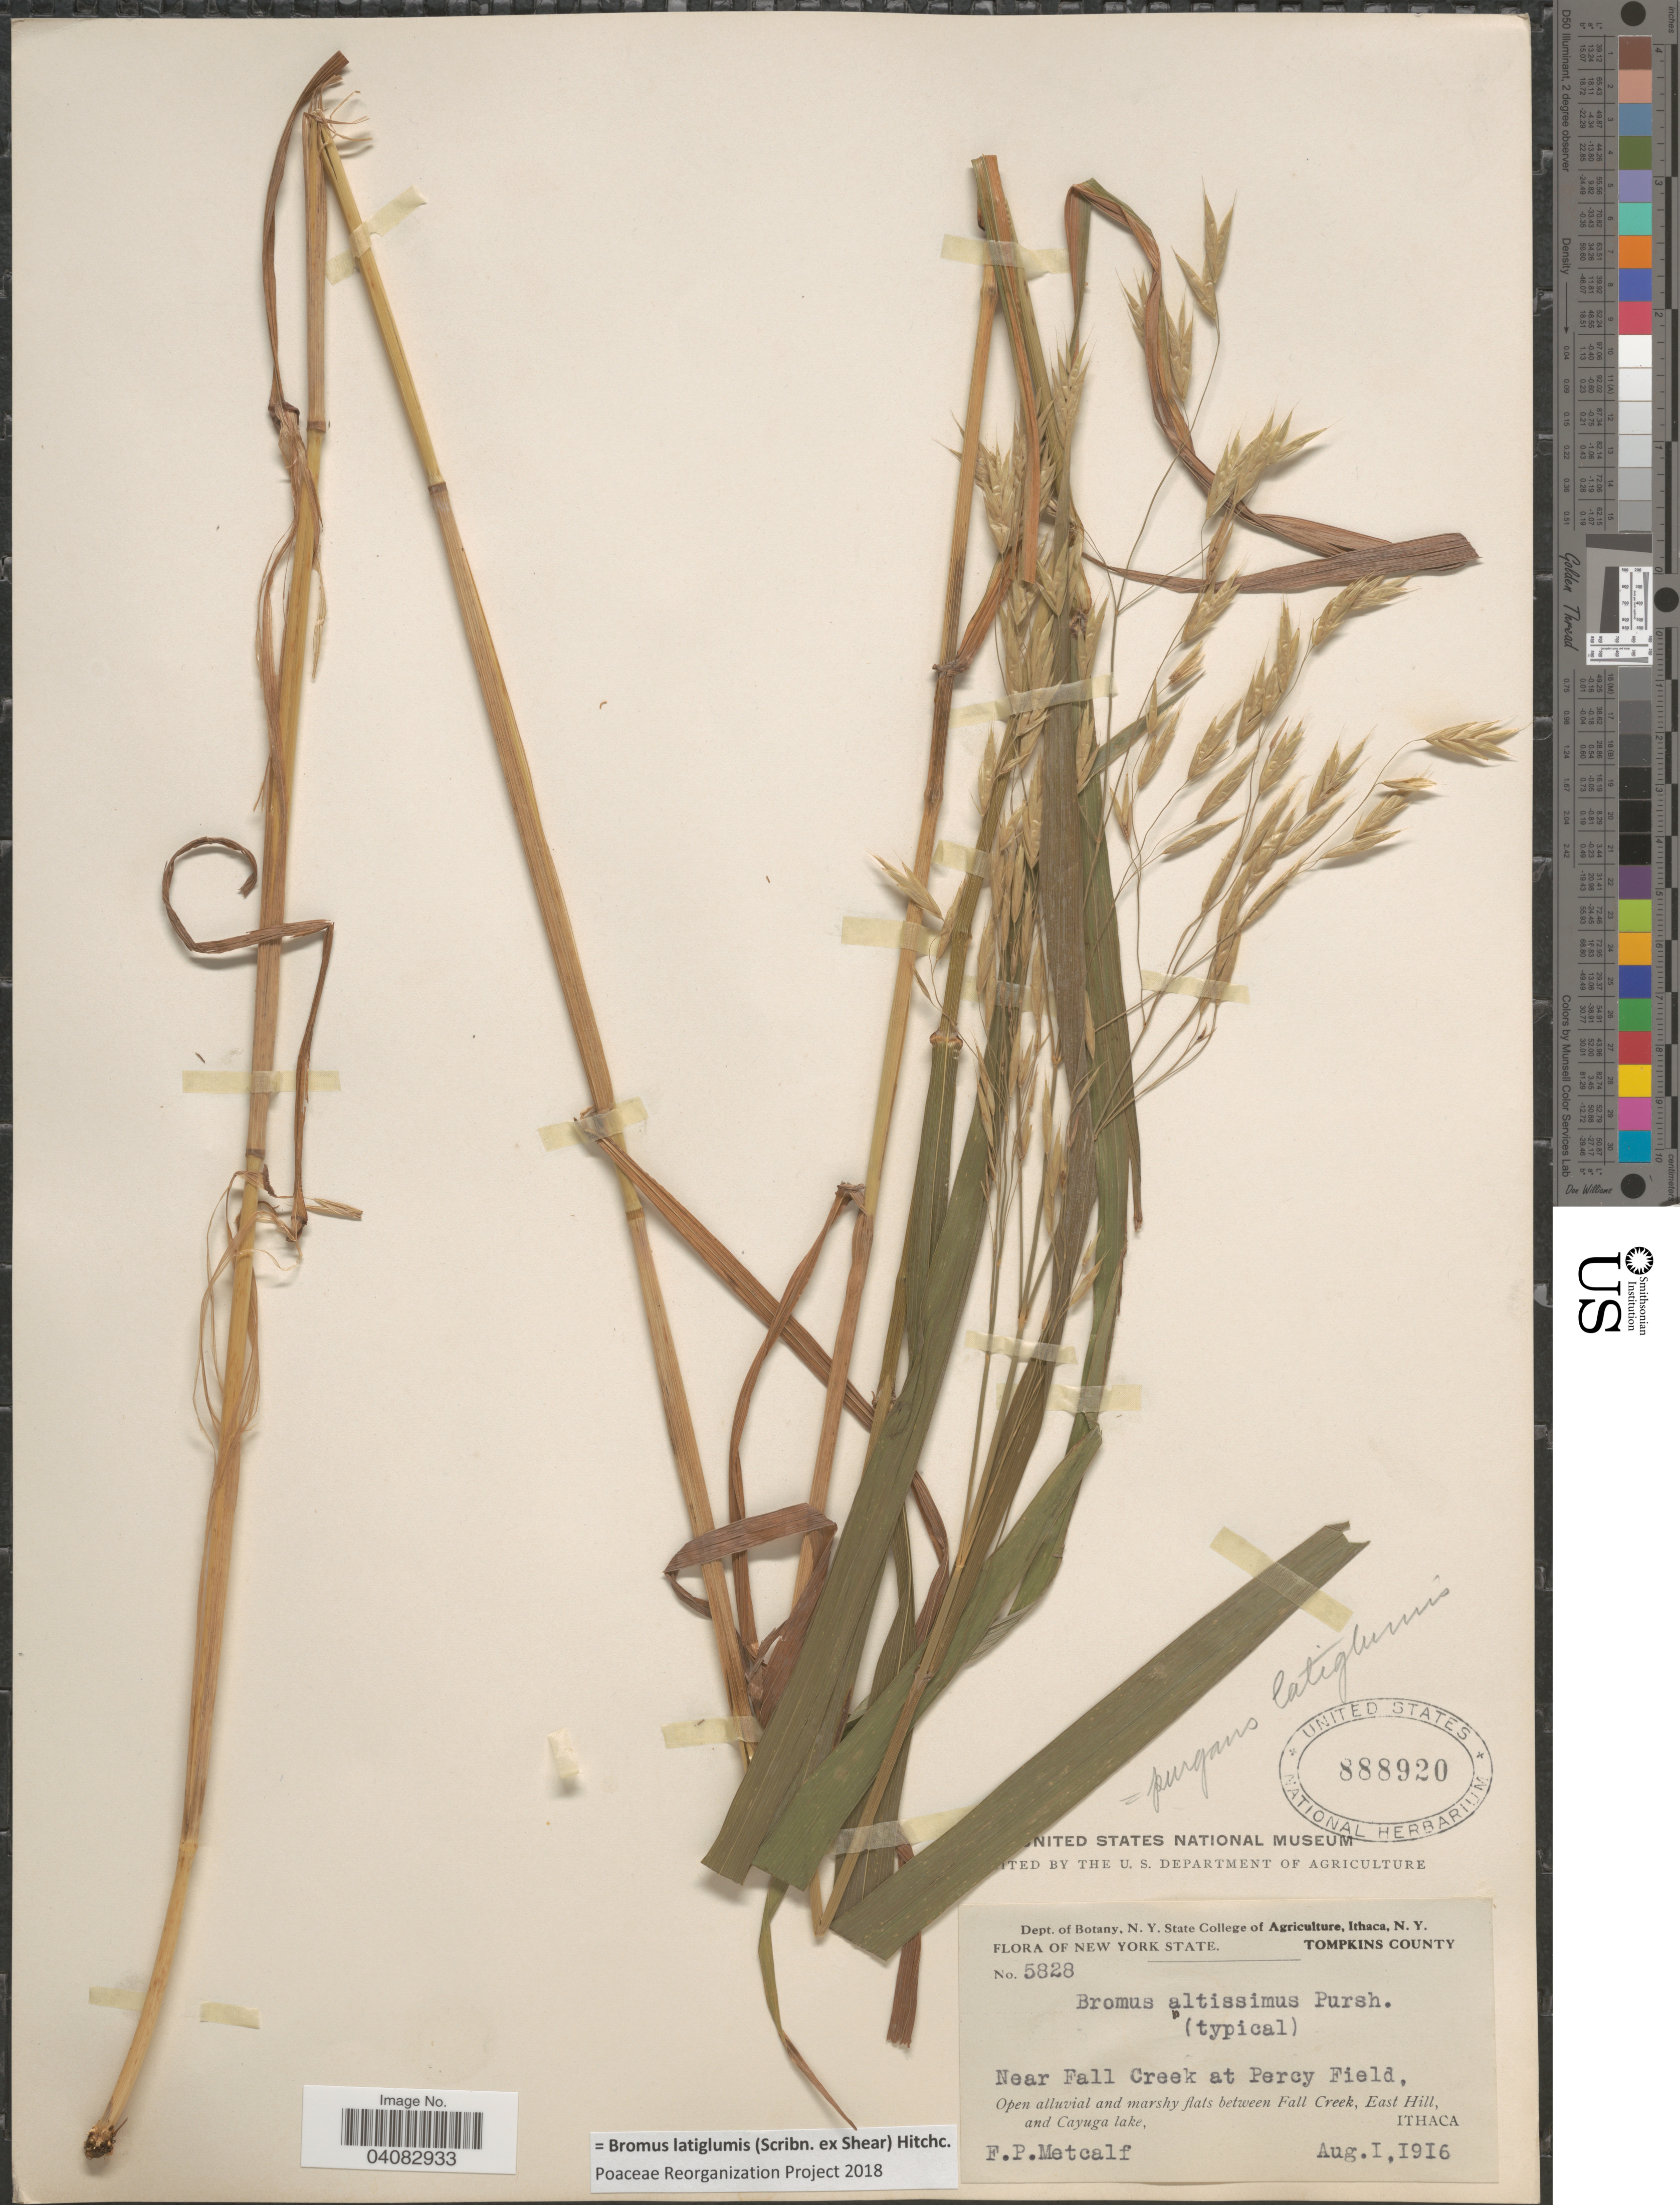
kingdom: Plantae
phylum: Tracheophyta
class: Liliopsida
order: Poales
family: Poaceae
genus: Bromus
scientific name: Bromus latiglumis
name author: (Scribn. ex Shear) Hitchc.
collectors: F. Metcalf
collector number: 5828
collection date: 1916-08-01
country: United States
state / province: New York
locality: Tompkins County. Near Fall Creek at Percy Field. Open alluvial and marshy flats between Fall Creek, East Hill, and Cayuga lake, Ithaca.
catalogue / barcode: US 888920